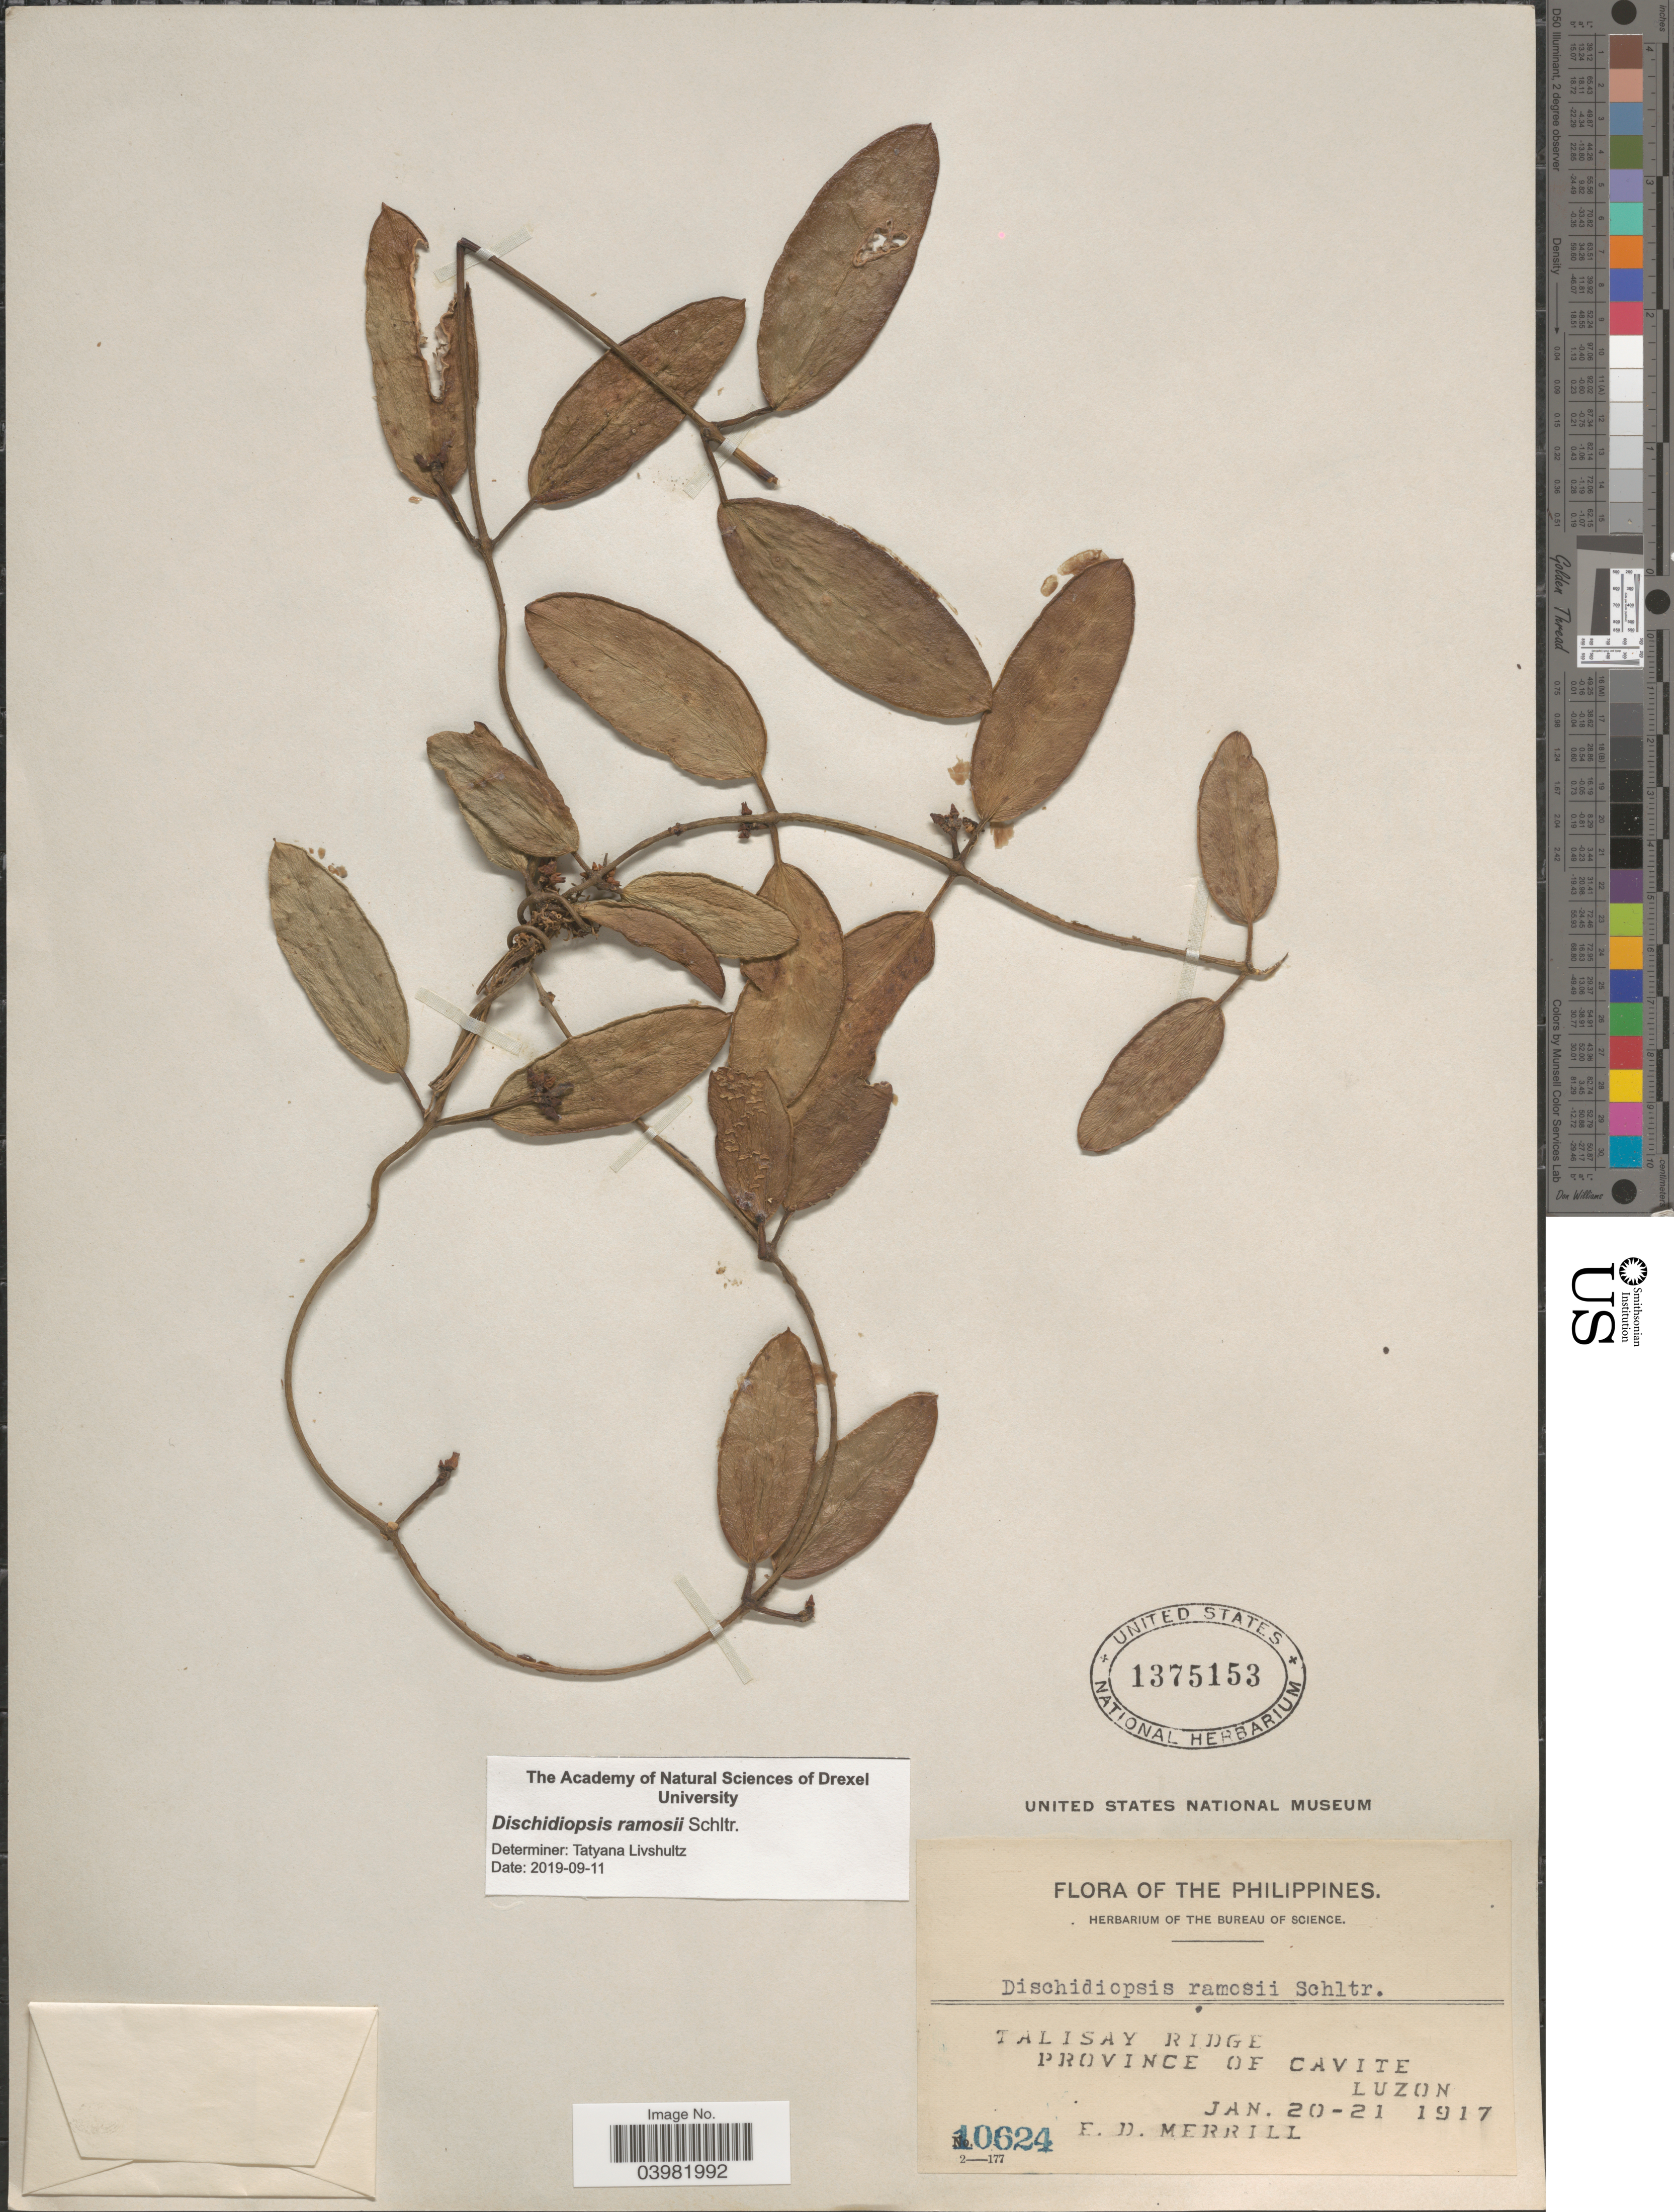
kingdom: Plantae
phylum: Tracheophyta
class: Magnoliopsida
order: Gentianales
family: Apocynaceae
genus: Dischidiopsis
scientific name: Dischidiopsis ramasii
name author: Schltr.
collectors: E. D. Merrill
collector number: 10624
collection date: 1917-01-20/1917-01-21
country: Philippines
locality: Talisay Ridge. Province of Cavite. Luzon.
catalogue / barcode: US 1375153